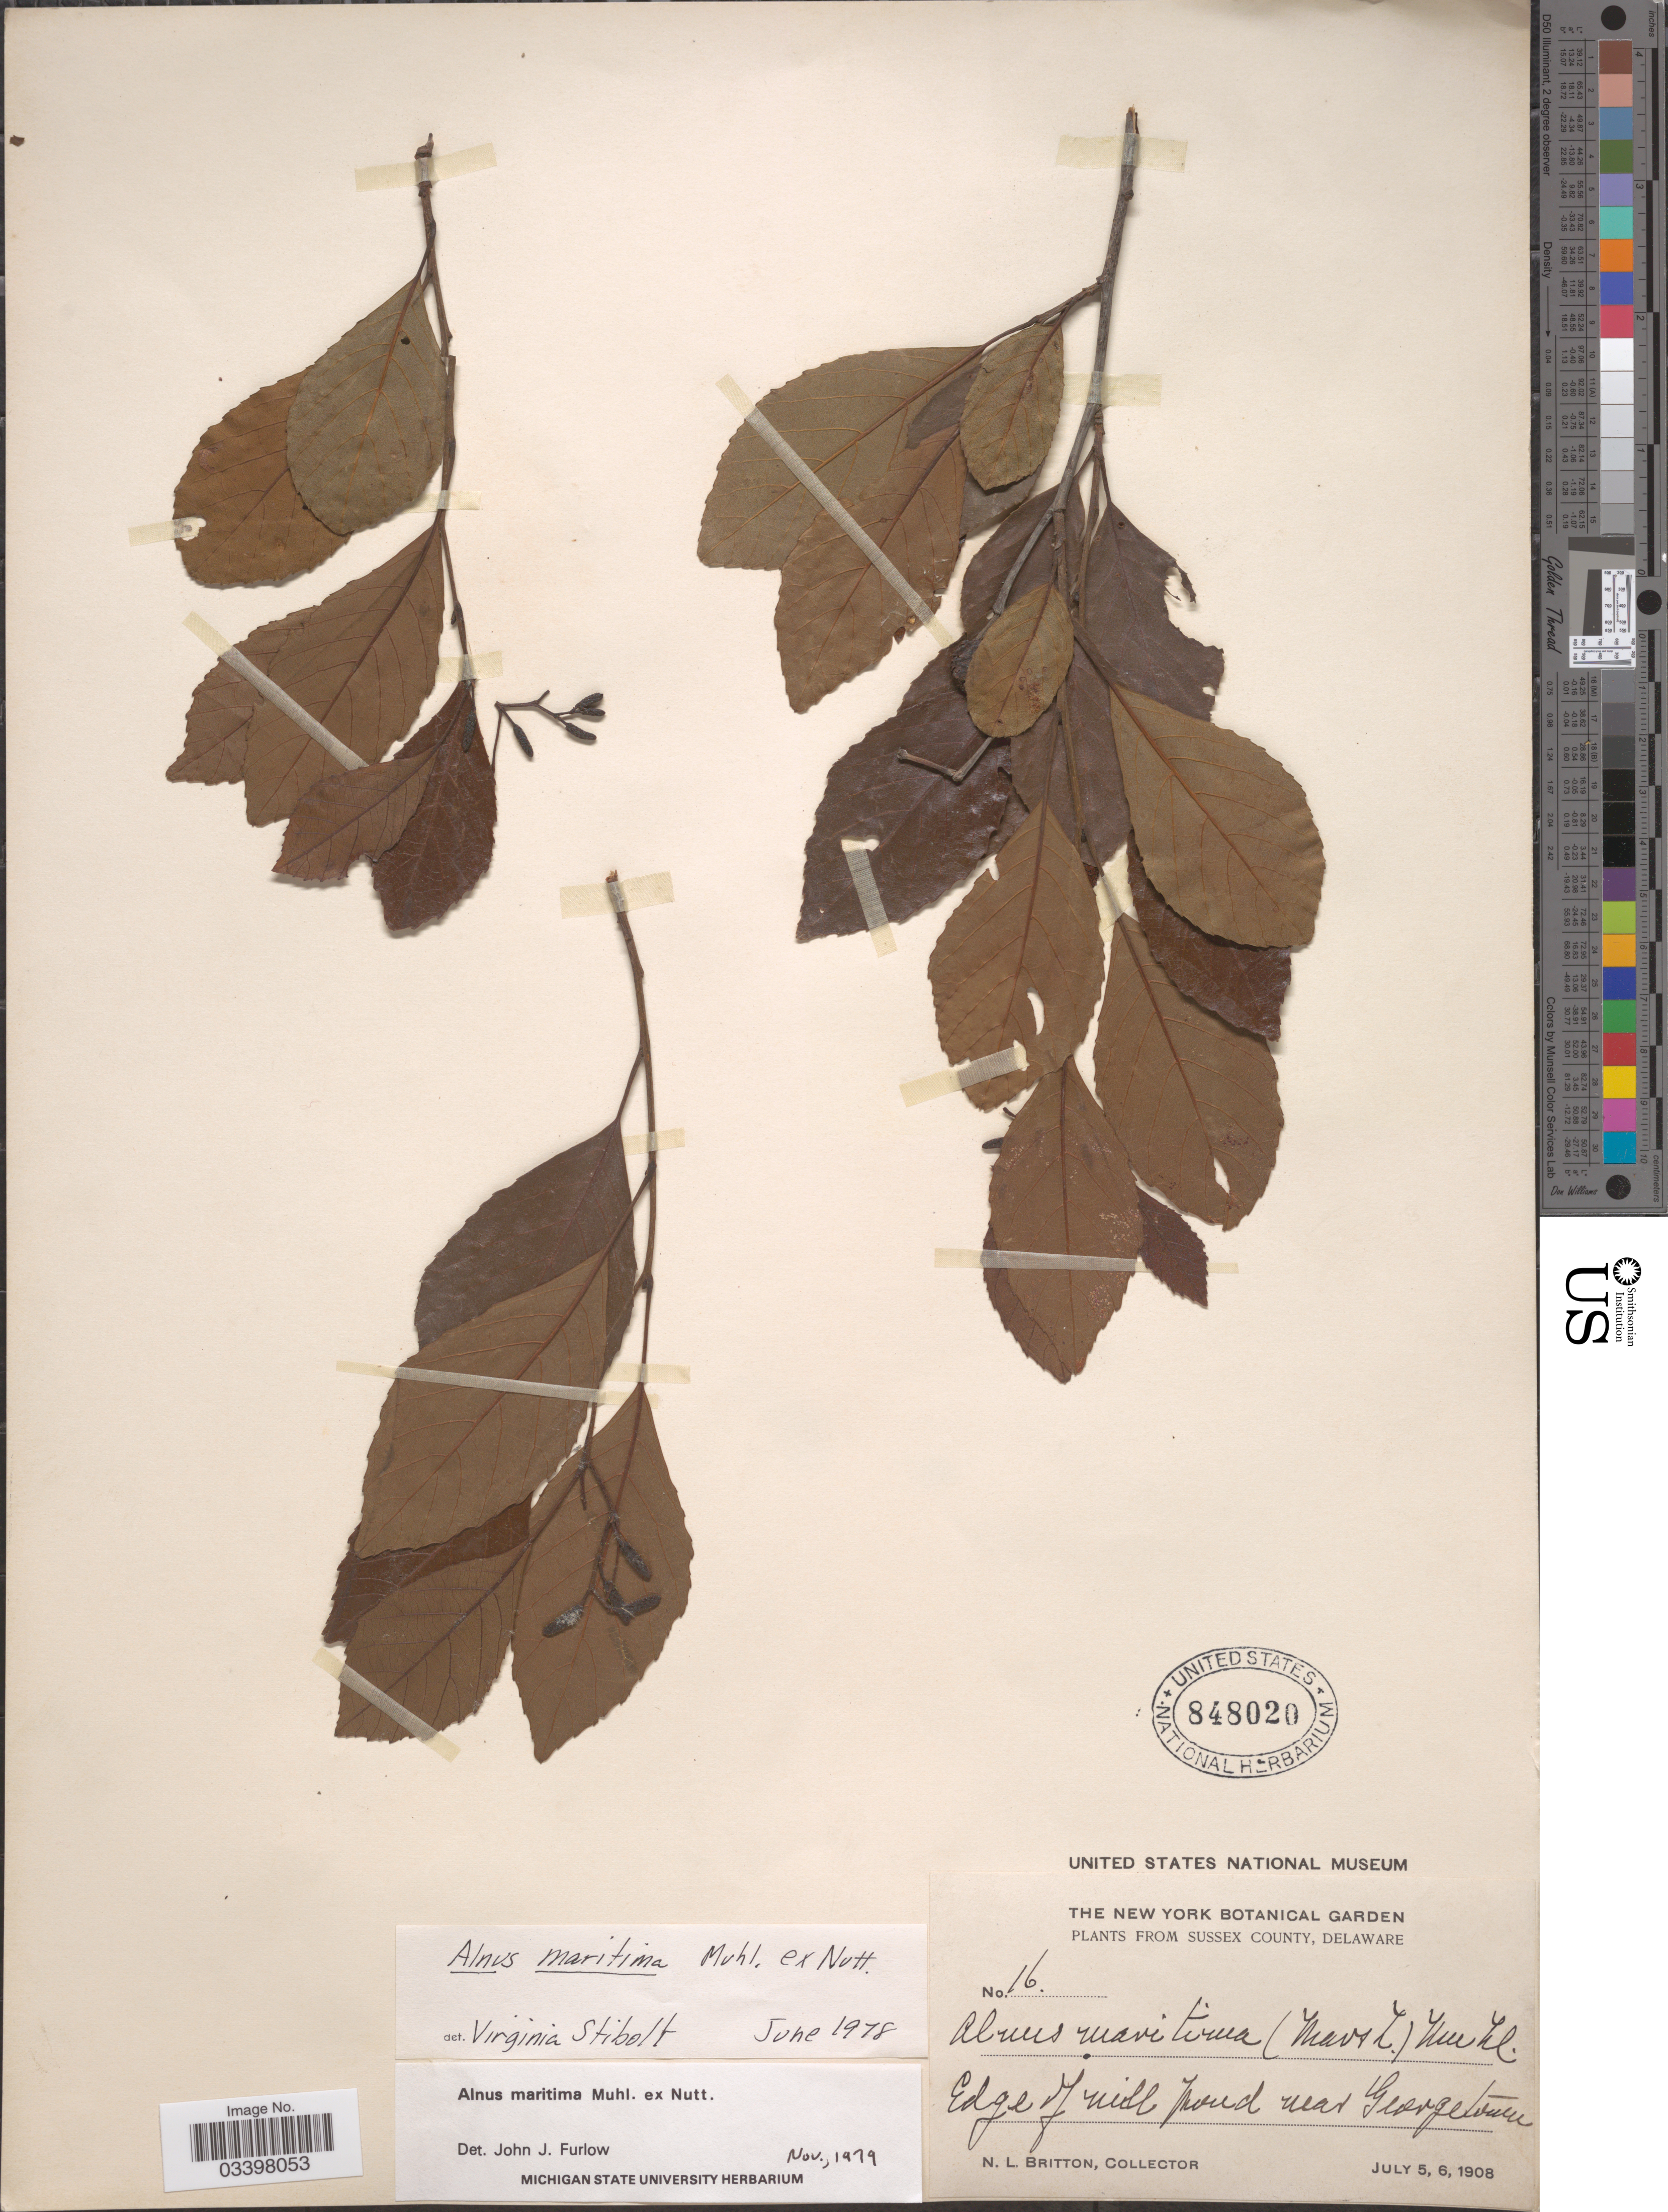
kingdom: Plantae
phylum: Tracheophyta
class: Magnoliopsida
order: Fagales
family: Betulaceae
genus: Alnus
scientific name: Alnus maritima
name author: (Marshall) Muhl. ex Nutt.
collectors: N. Britton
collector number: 16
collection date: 1908-07-05/1908-07-06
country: United States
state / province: Delaware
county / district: Sussex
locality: Sussex County. Edge of Mill Pond near Georgetown.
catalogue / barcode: US 848020